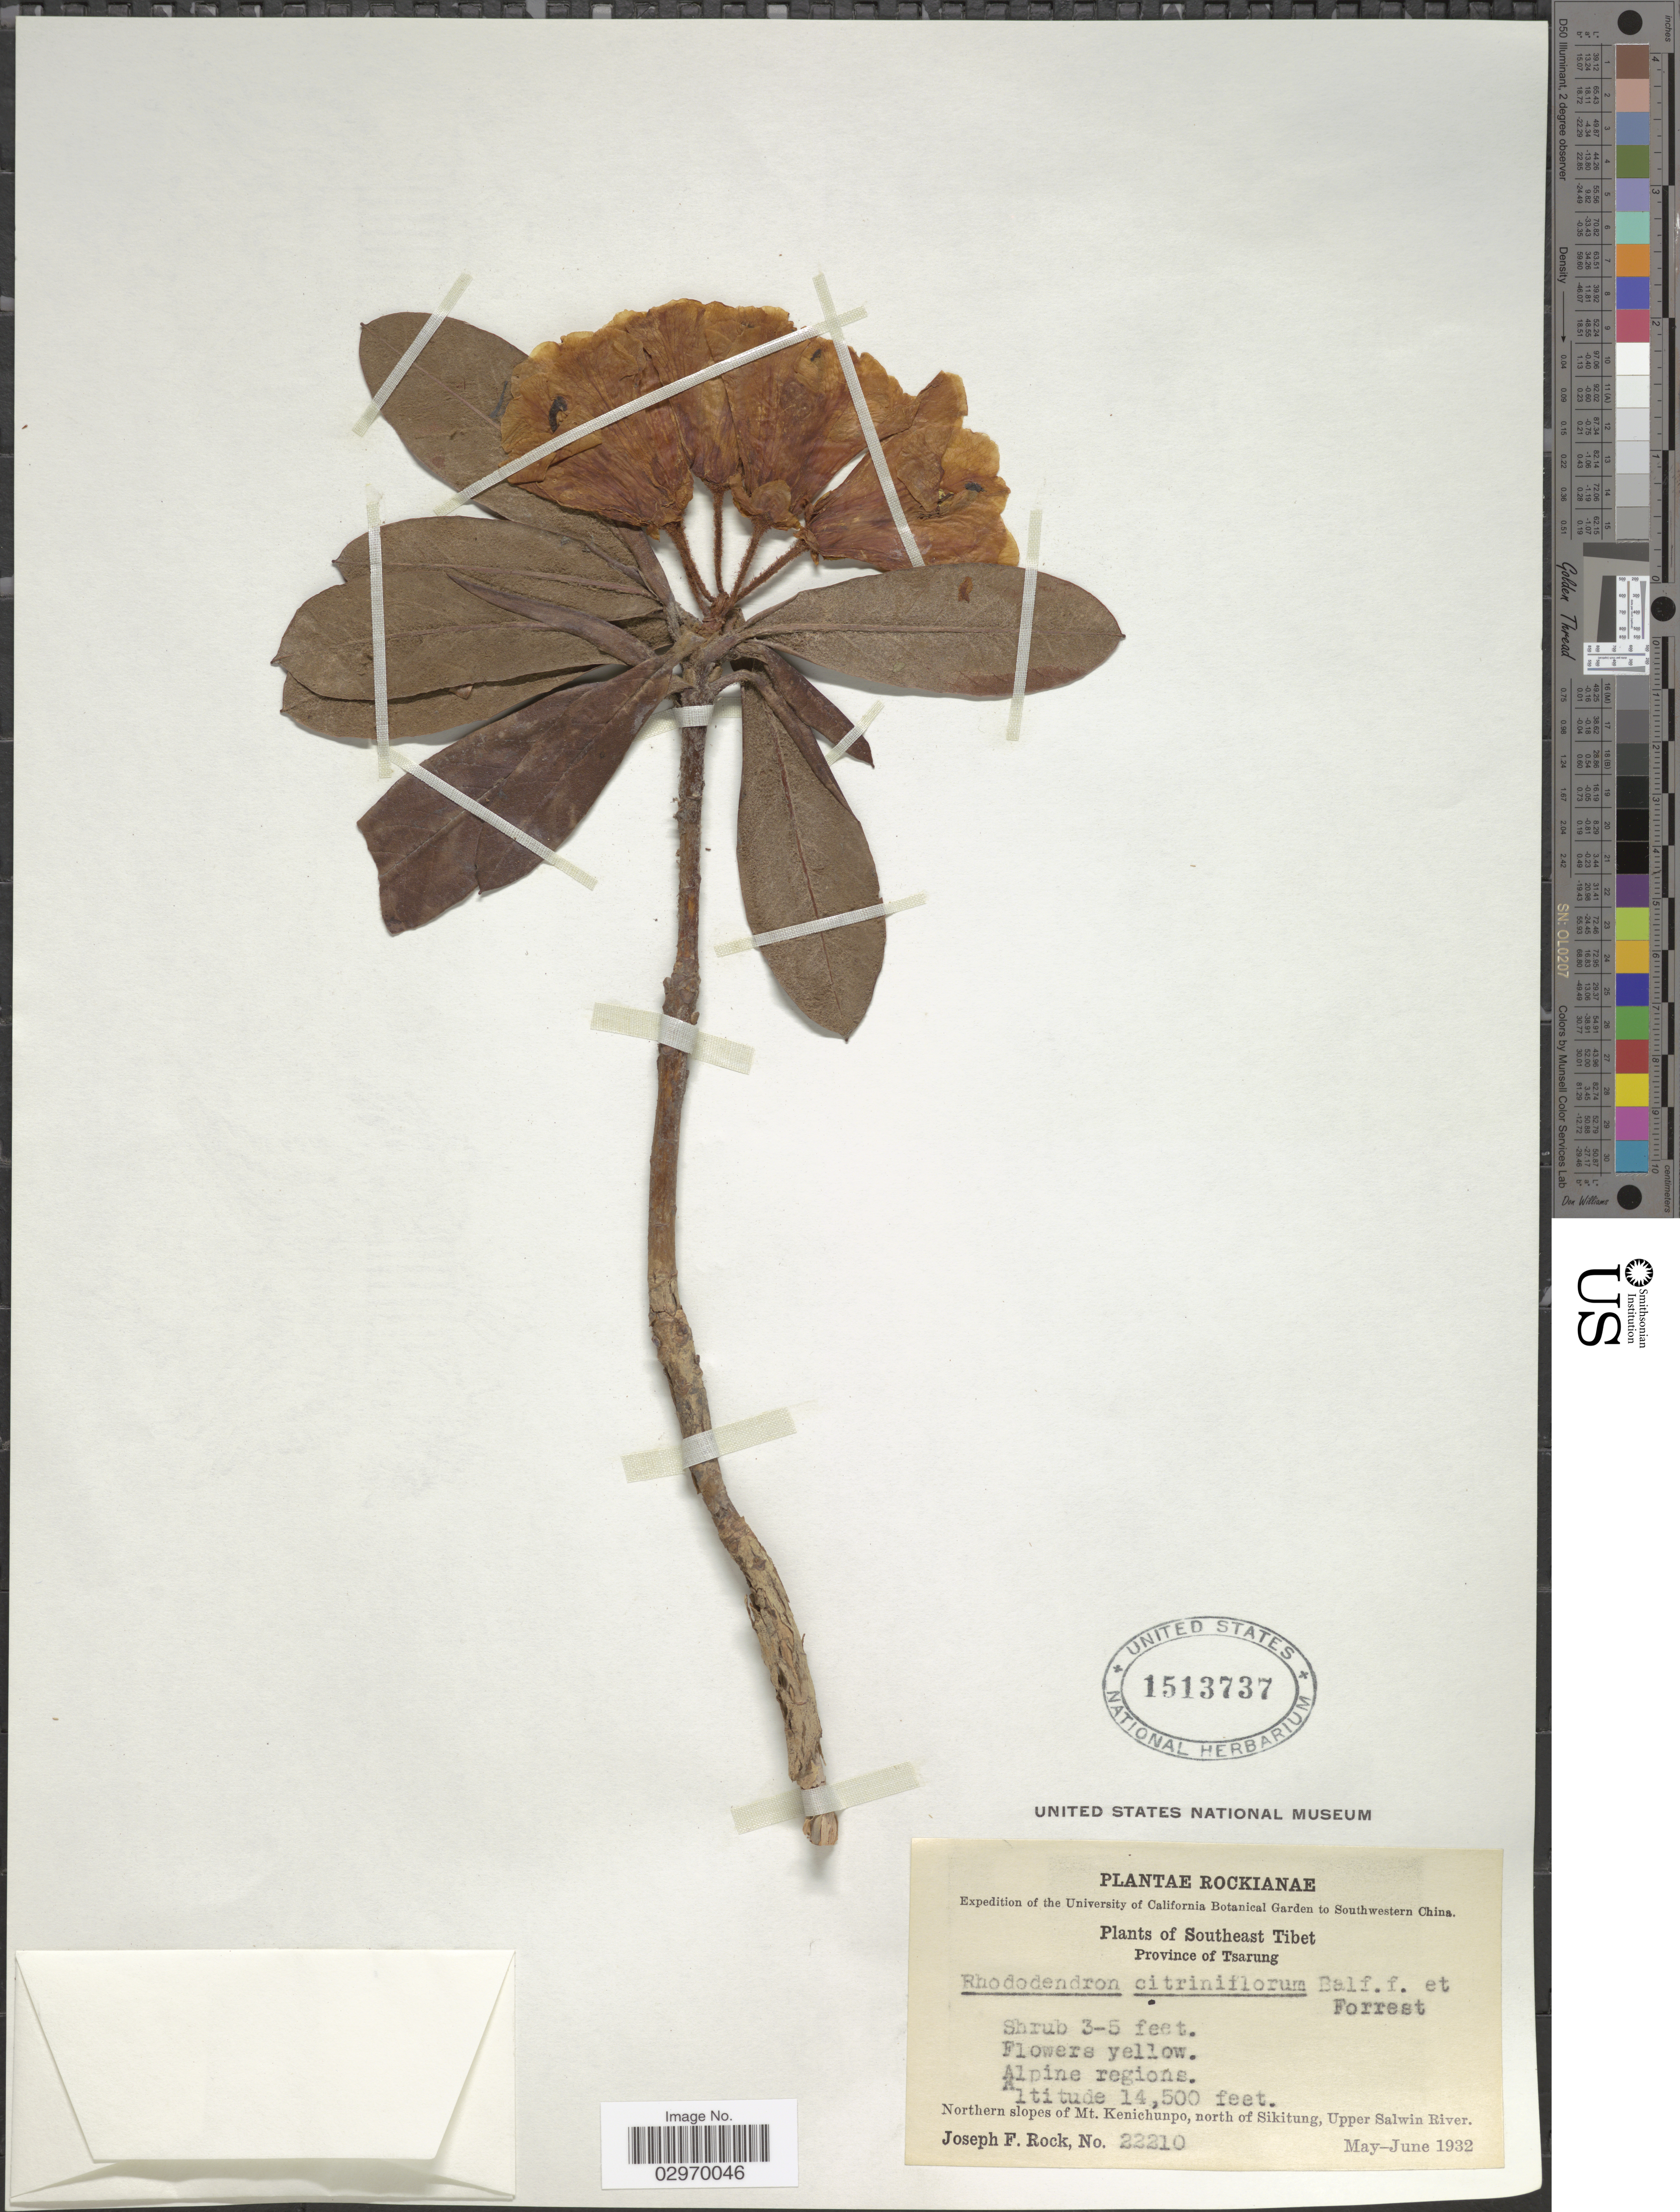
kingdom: Plantae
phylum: Tracheophyta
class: Magnoliopsida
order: Ericales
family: Ericaceae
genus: Rhododendron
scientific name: Rhododendron citriniflorum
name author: Balf. f. & Forrest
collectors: J. F. Rock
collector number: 22210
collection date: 1932-05/1932-06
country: China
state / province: Xizang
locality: Southwestern China. Southeast Tibet. Province of Tsarung. Alpine regions. Northern slopes of Mt. Kenichunpo, north of Sikitung, Upper Salwin River.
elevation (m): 4420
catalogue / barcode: US 1513737